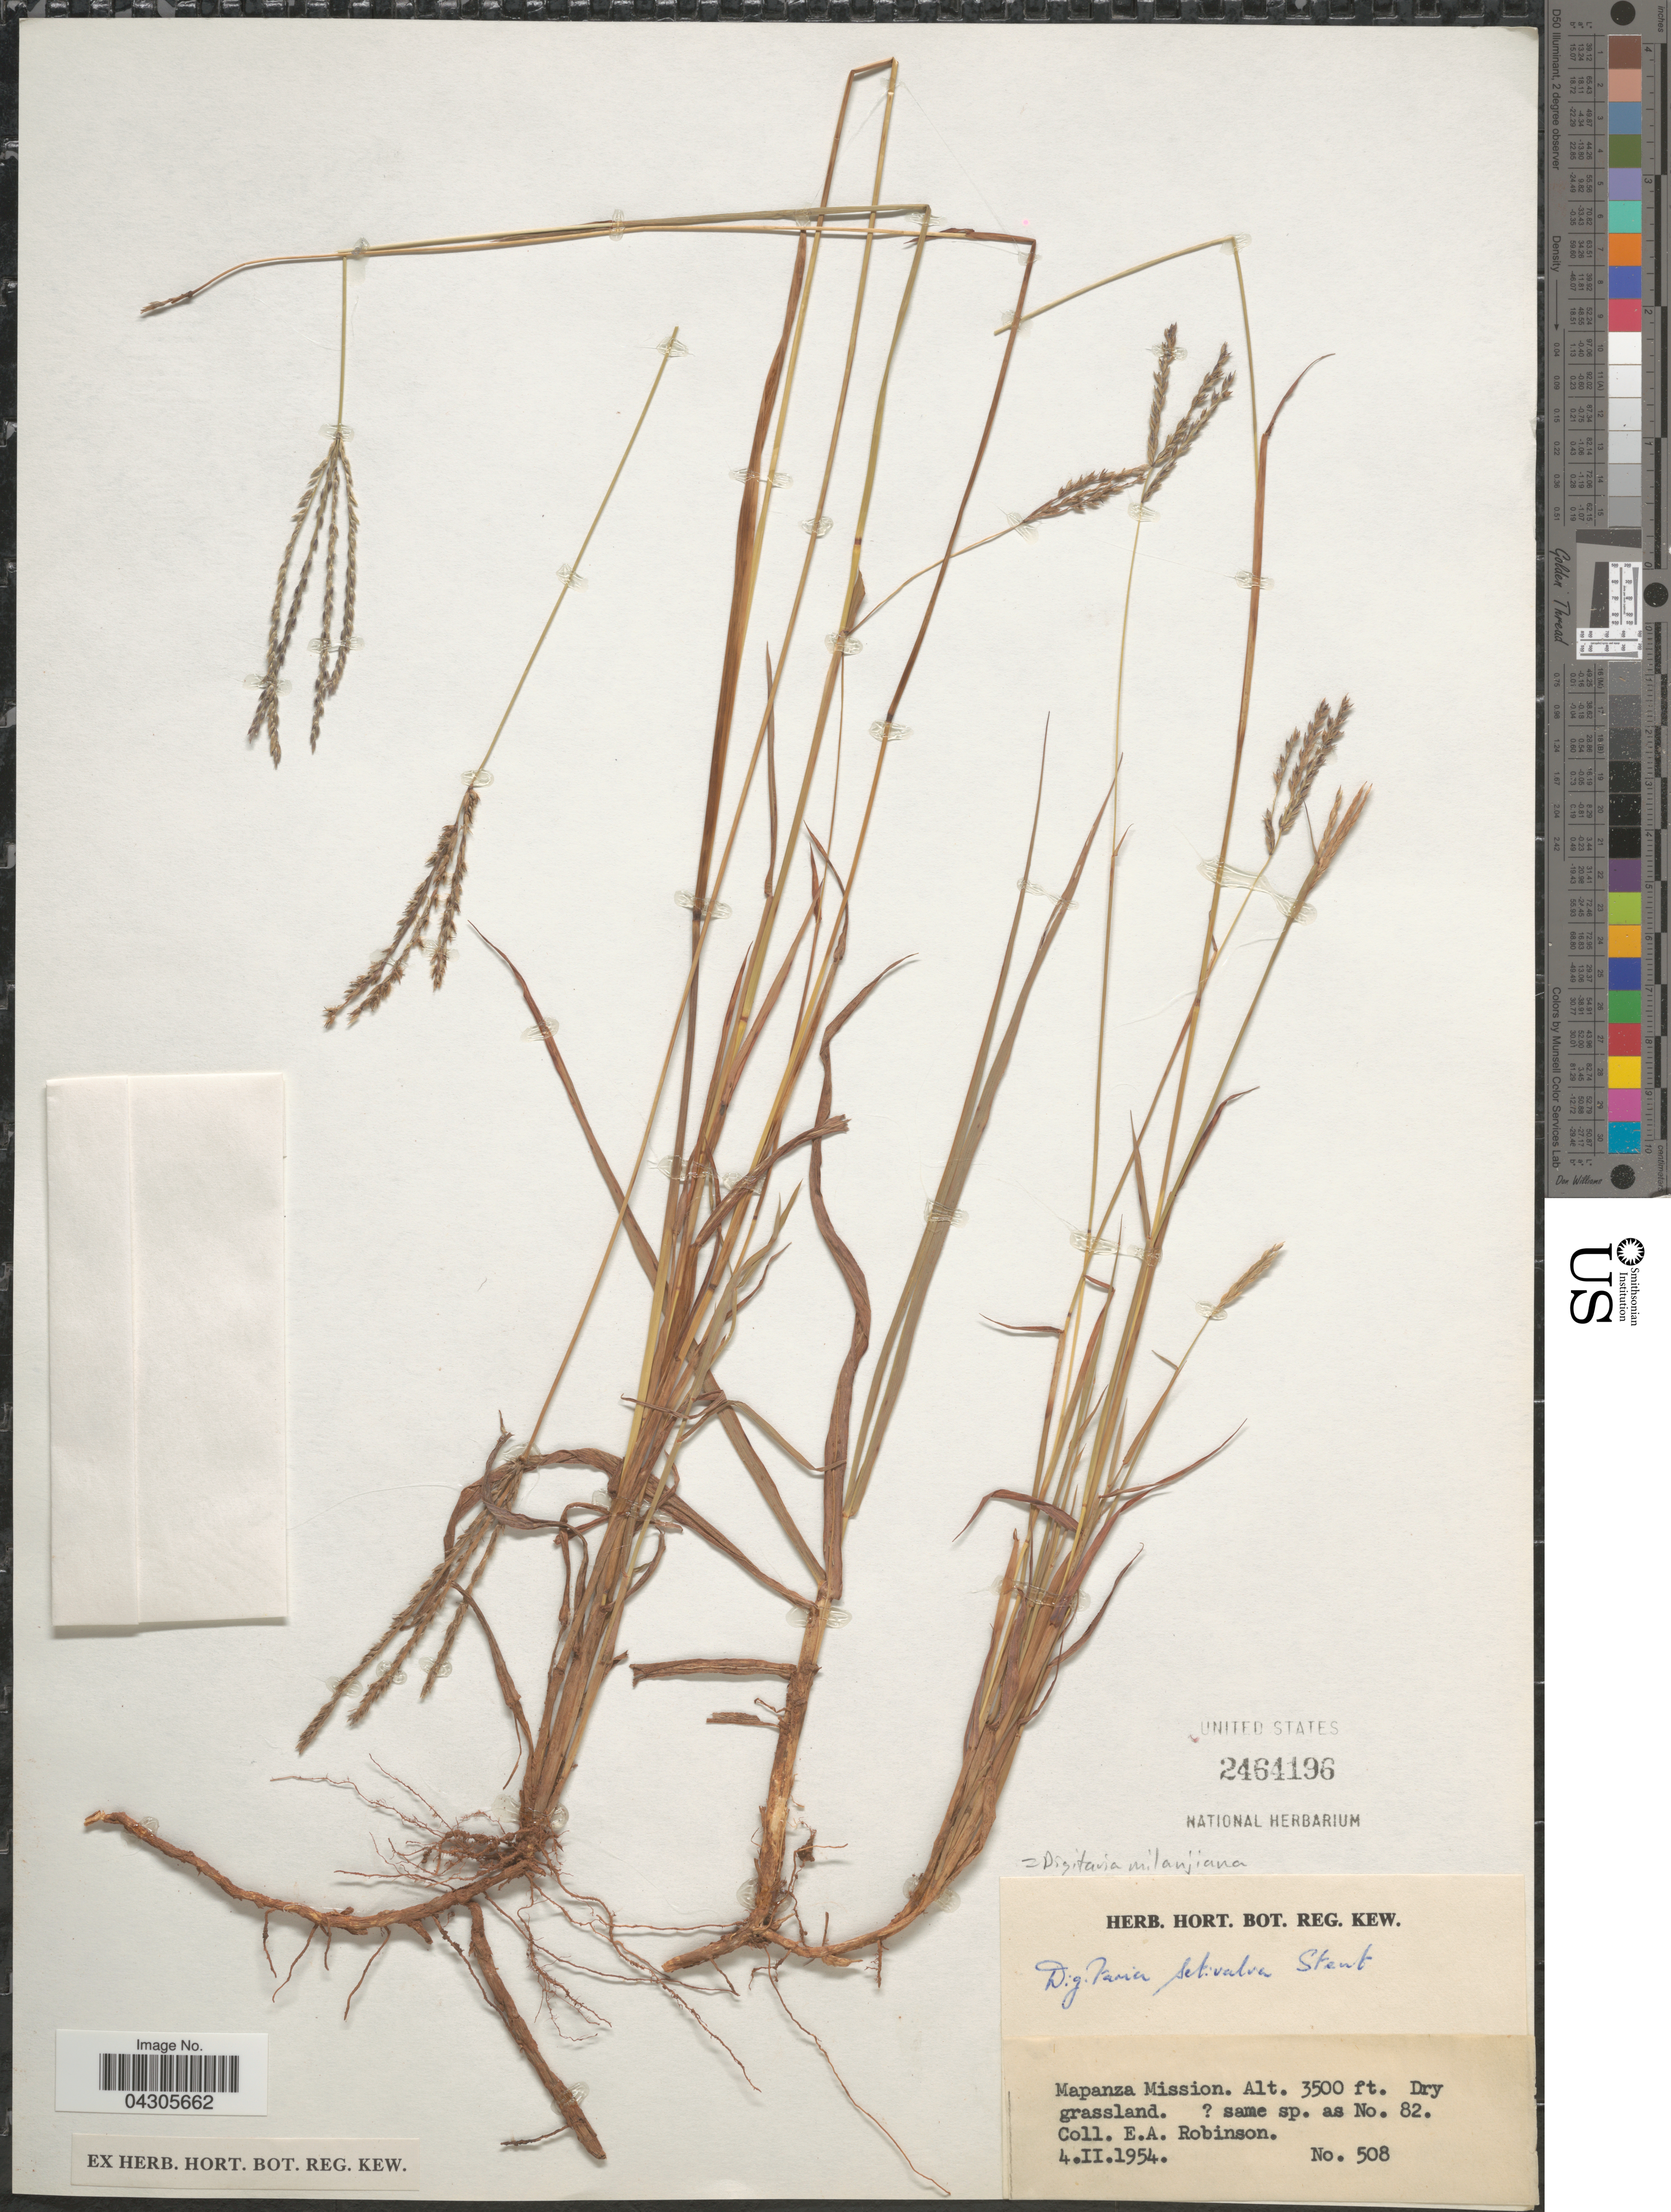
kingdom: Plantae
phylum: Tracheophyta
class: Liliopsida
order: Poales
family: Poaceae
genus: Digitaria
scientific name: Digitaria milanjiana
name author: (Rendle) Stapf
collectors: E. A. Robinson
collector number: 508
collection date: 1954-02-04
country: Zambia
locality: Mapanza Mission. Dry grassland.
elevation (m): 1067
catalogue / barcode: US 2464196